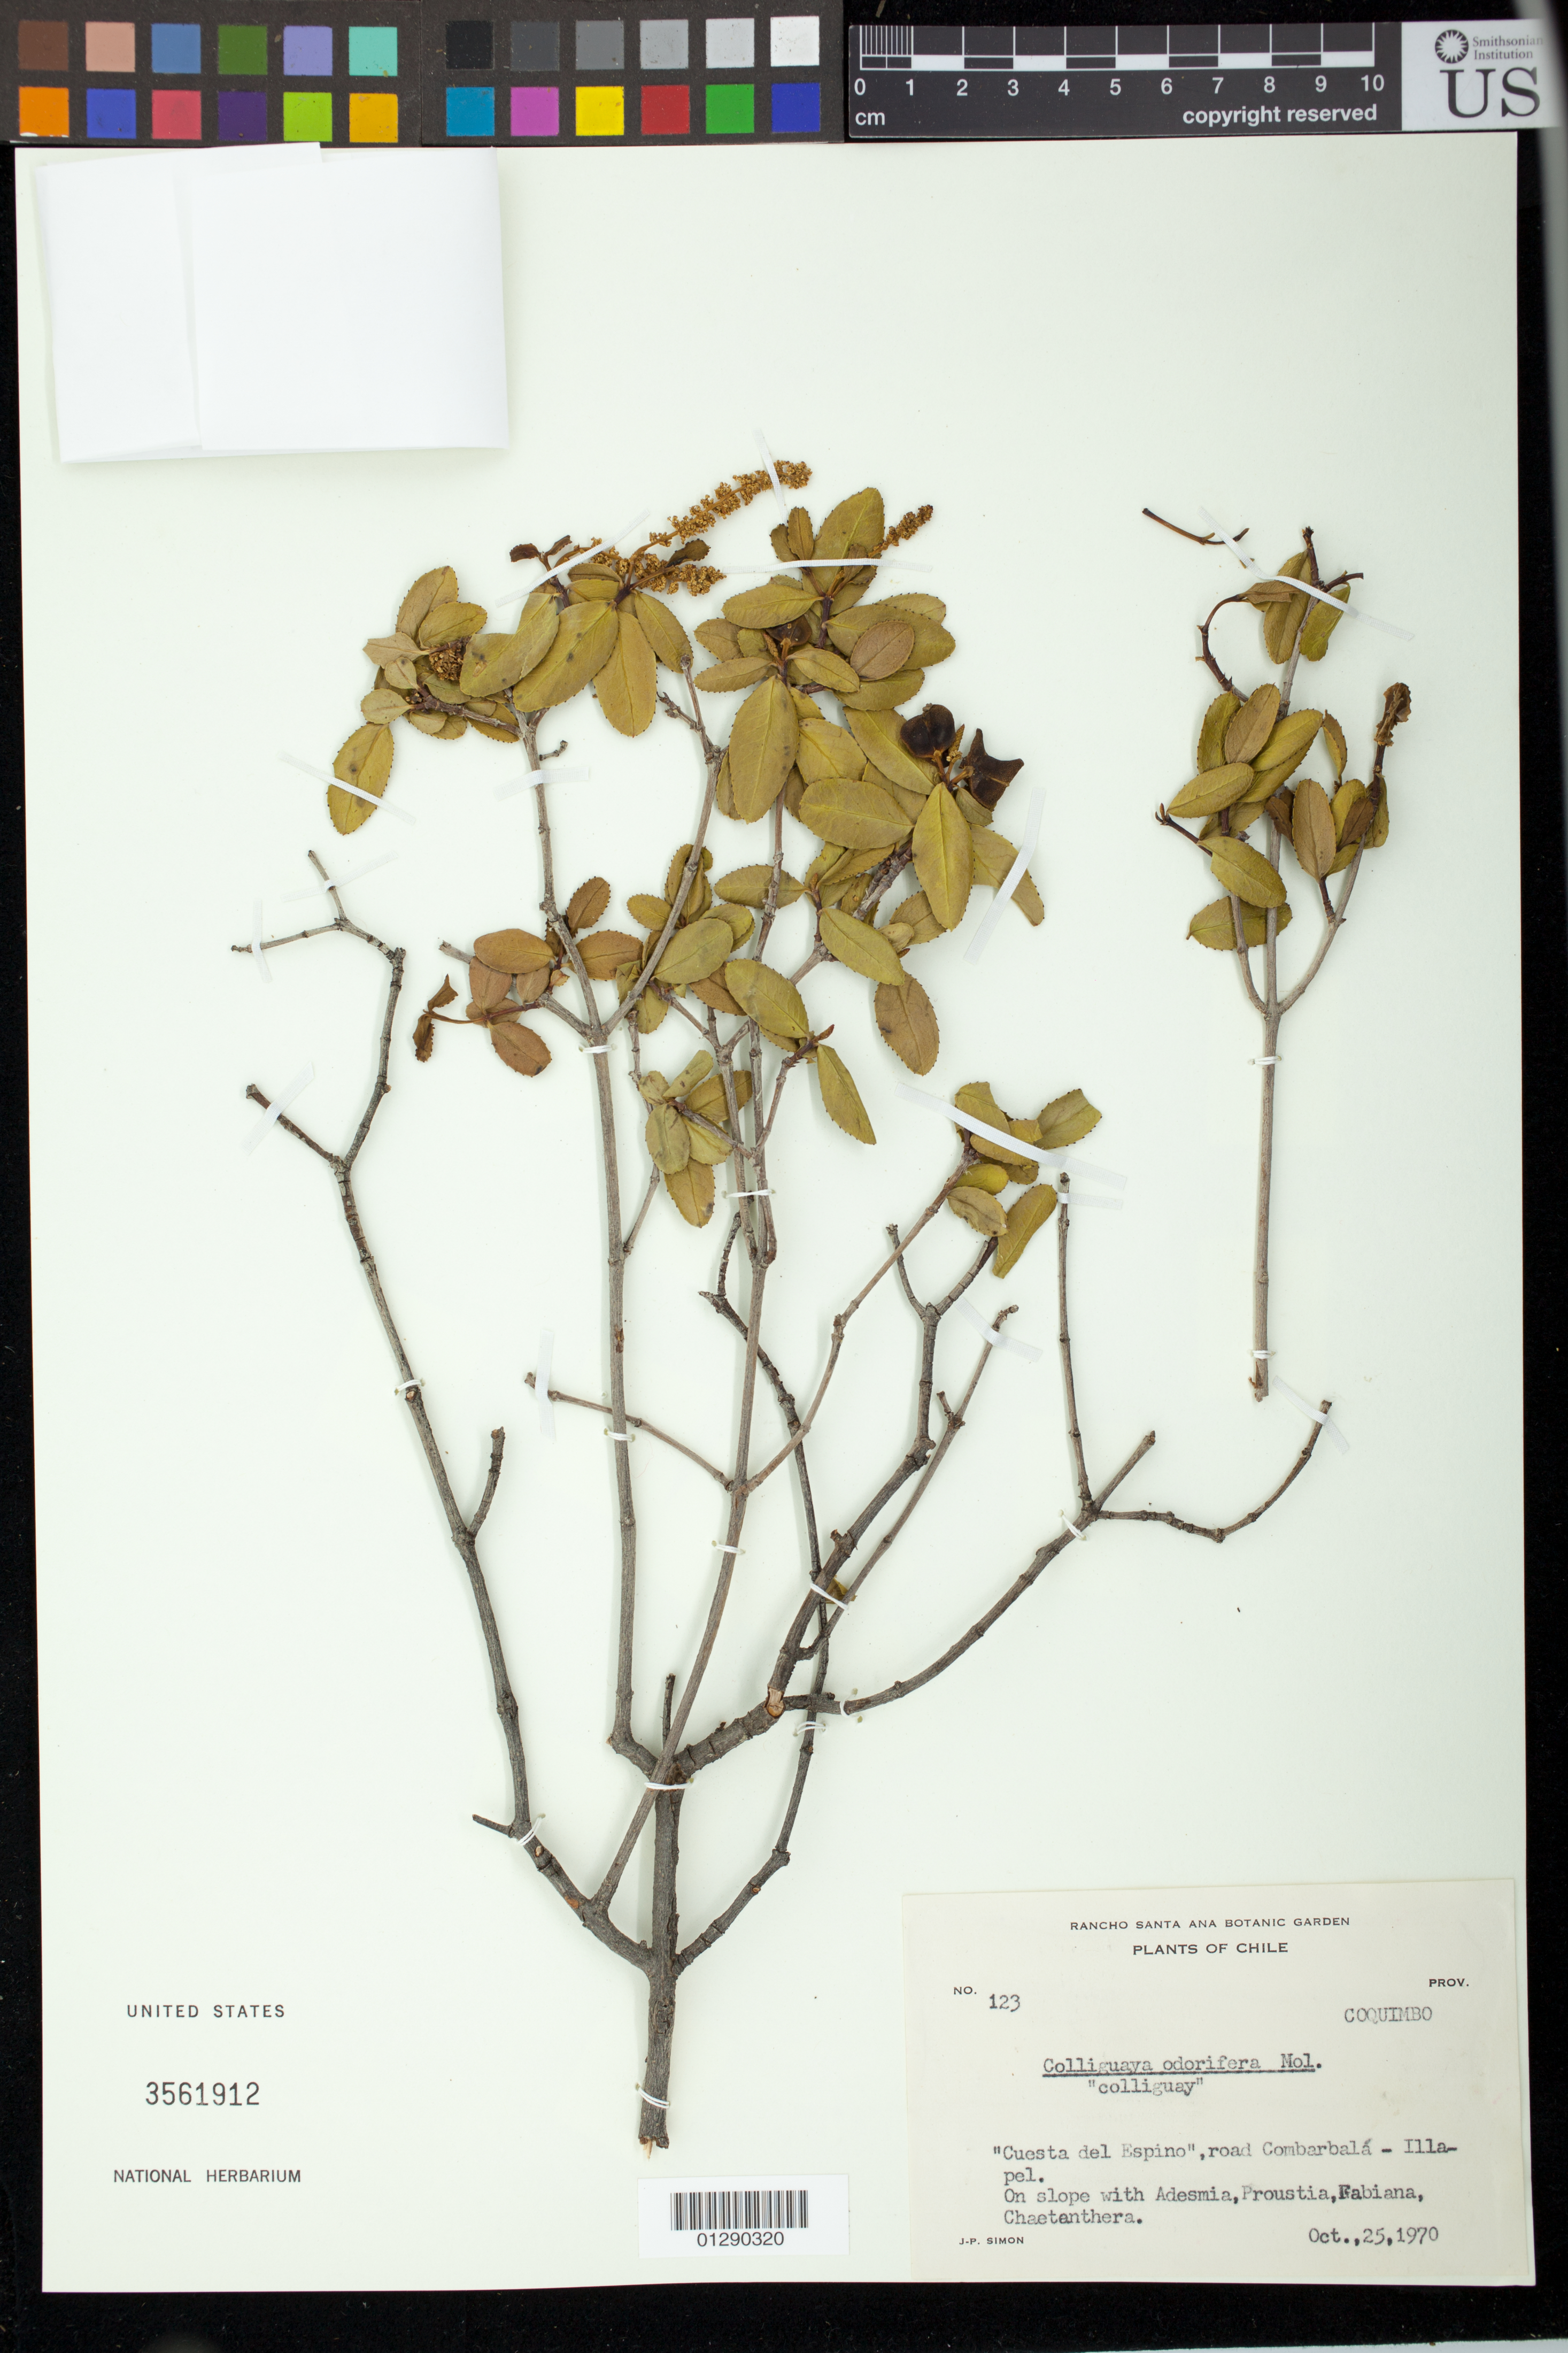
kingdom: Plantae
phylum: Tracheophyta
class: Magnoliopsida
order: Malpighiales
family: Euphorbiaceae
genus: Colliguaja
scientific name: Colliguaja odorifera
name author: Molina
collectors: J.-P. Simon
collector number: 123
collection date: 1970-10-25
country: Chile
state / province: Coquimbo (IV)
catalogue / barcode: US 3561912